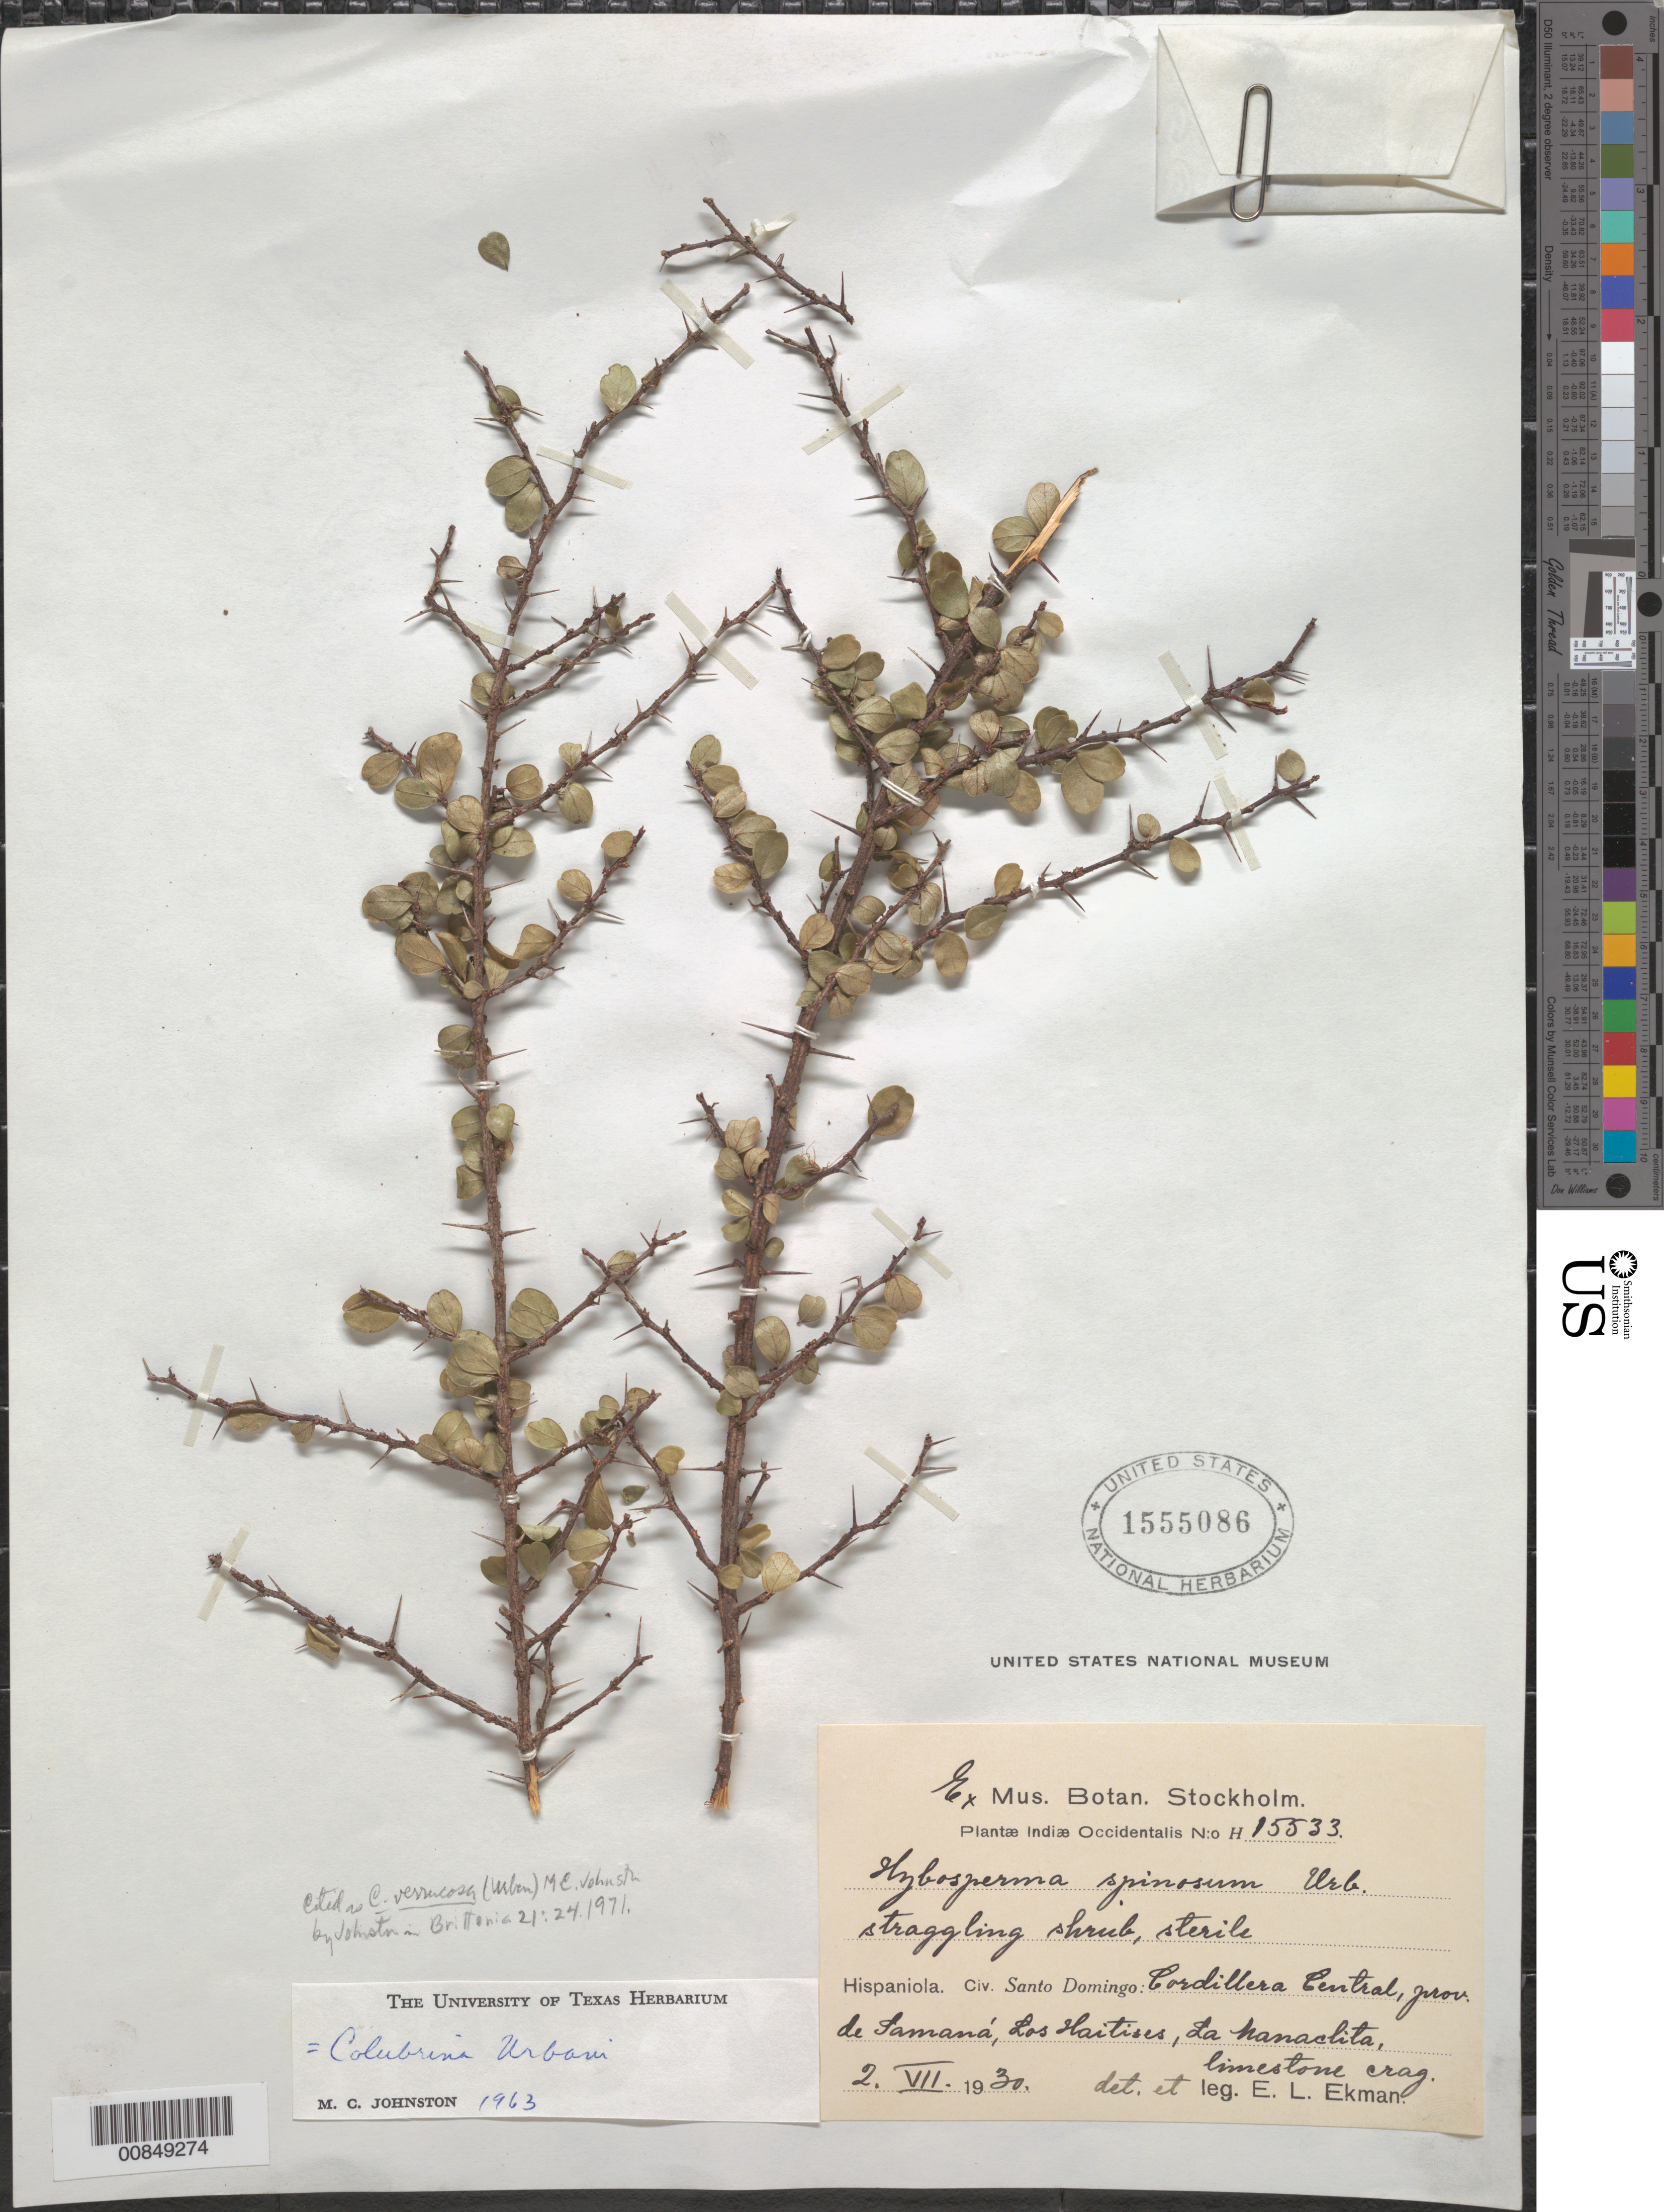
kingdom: Plantae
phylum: Tracheophyta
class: Magnoliopsida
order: Rosales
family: Rhamnaceae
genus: Colubrina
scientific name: Colubrina verrucosa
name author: (Urb.) M.C. Johnst.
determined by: Johnston, Marshall C.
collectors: E. L. Ekman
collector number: H 15533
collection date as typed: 02 Jul 1930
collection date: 1930-07-02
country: Dominican Republic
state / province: Samana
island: Hispaniola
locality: Cordillera Central; Los Haitises, La Manaclita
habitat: Limestone crag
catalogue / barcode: US 1555086